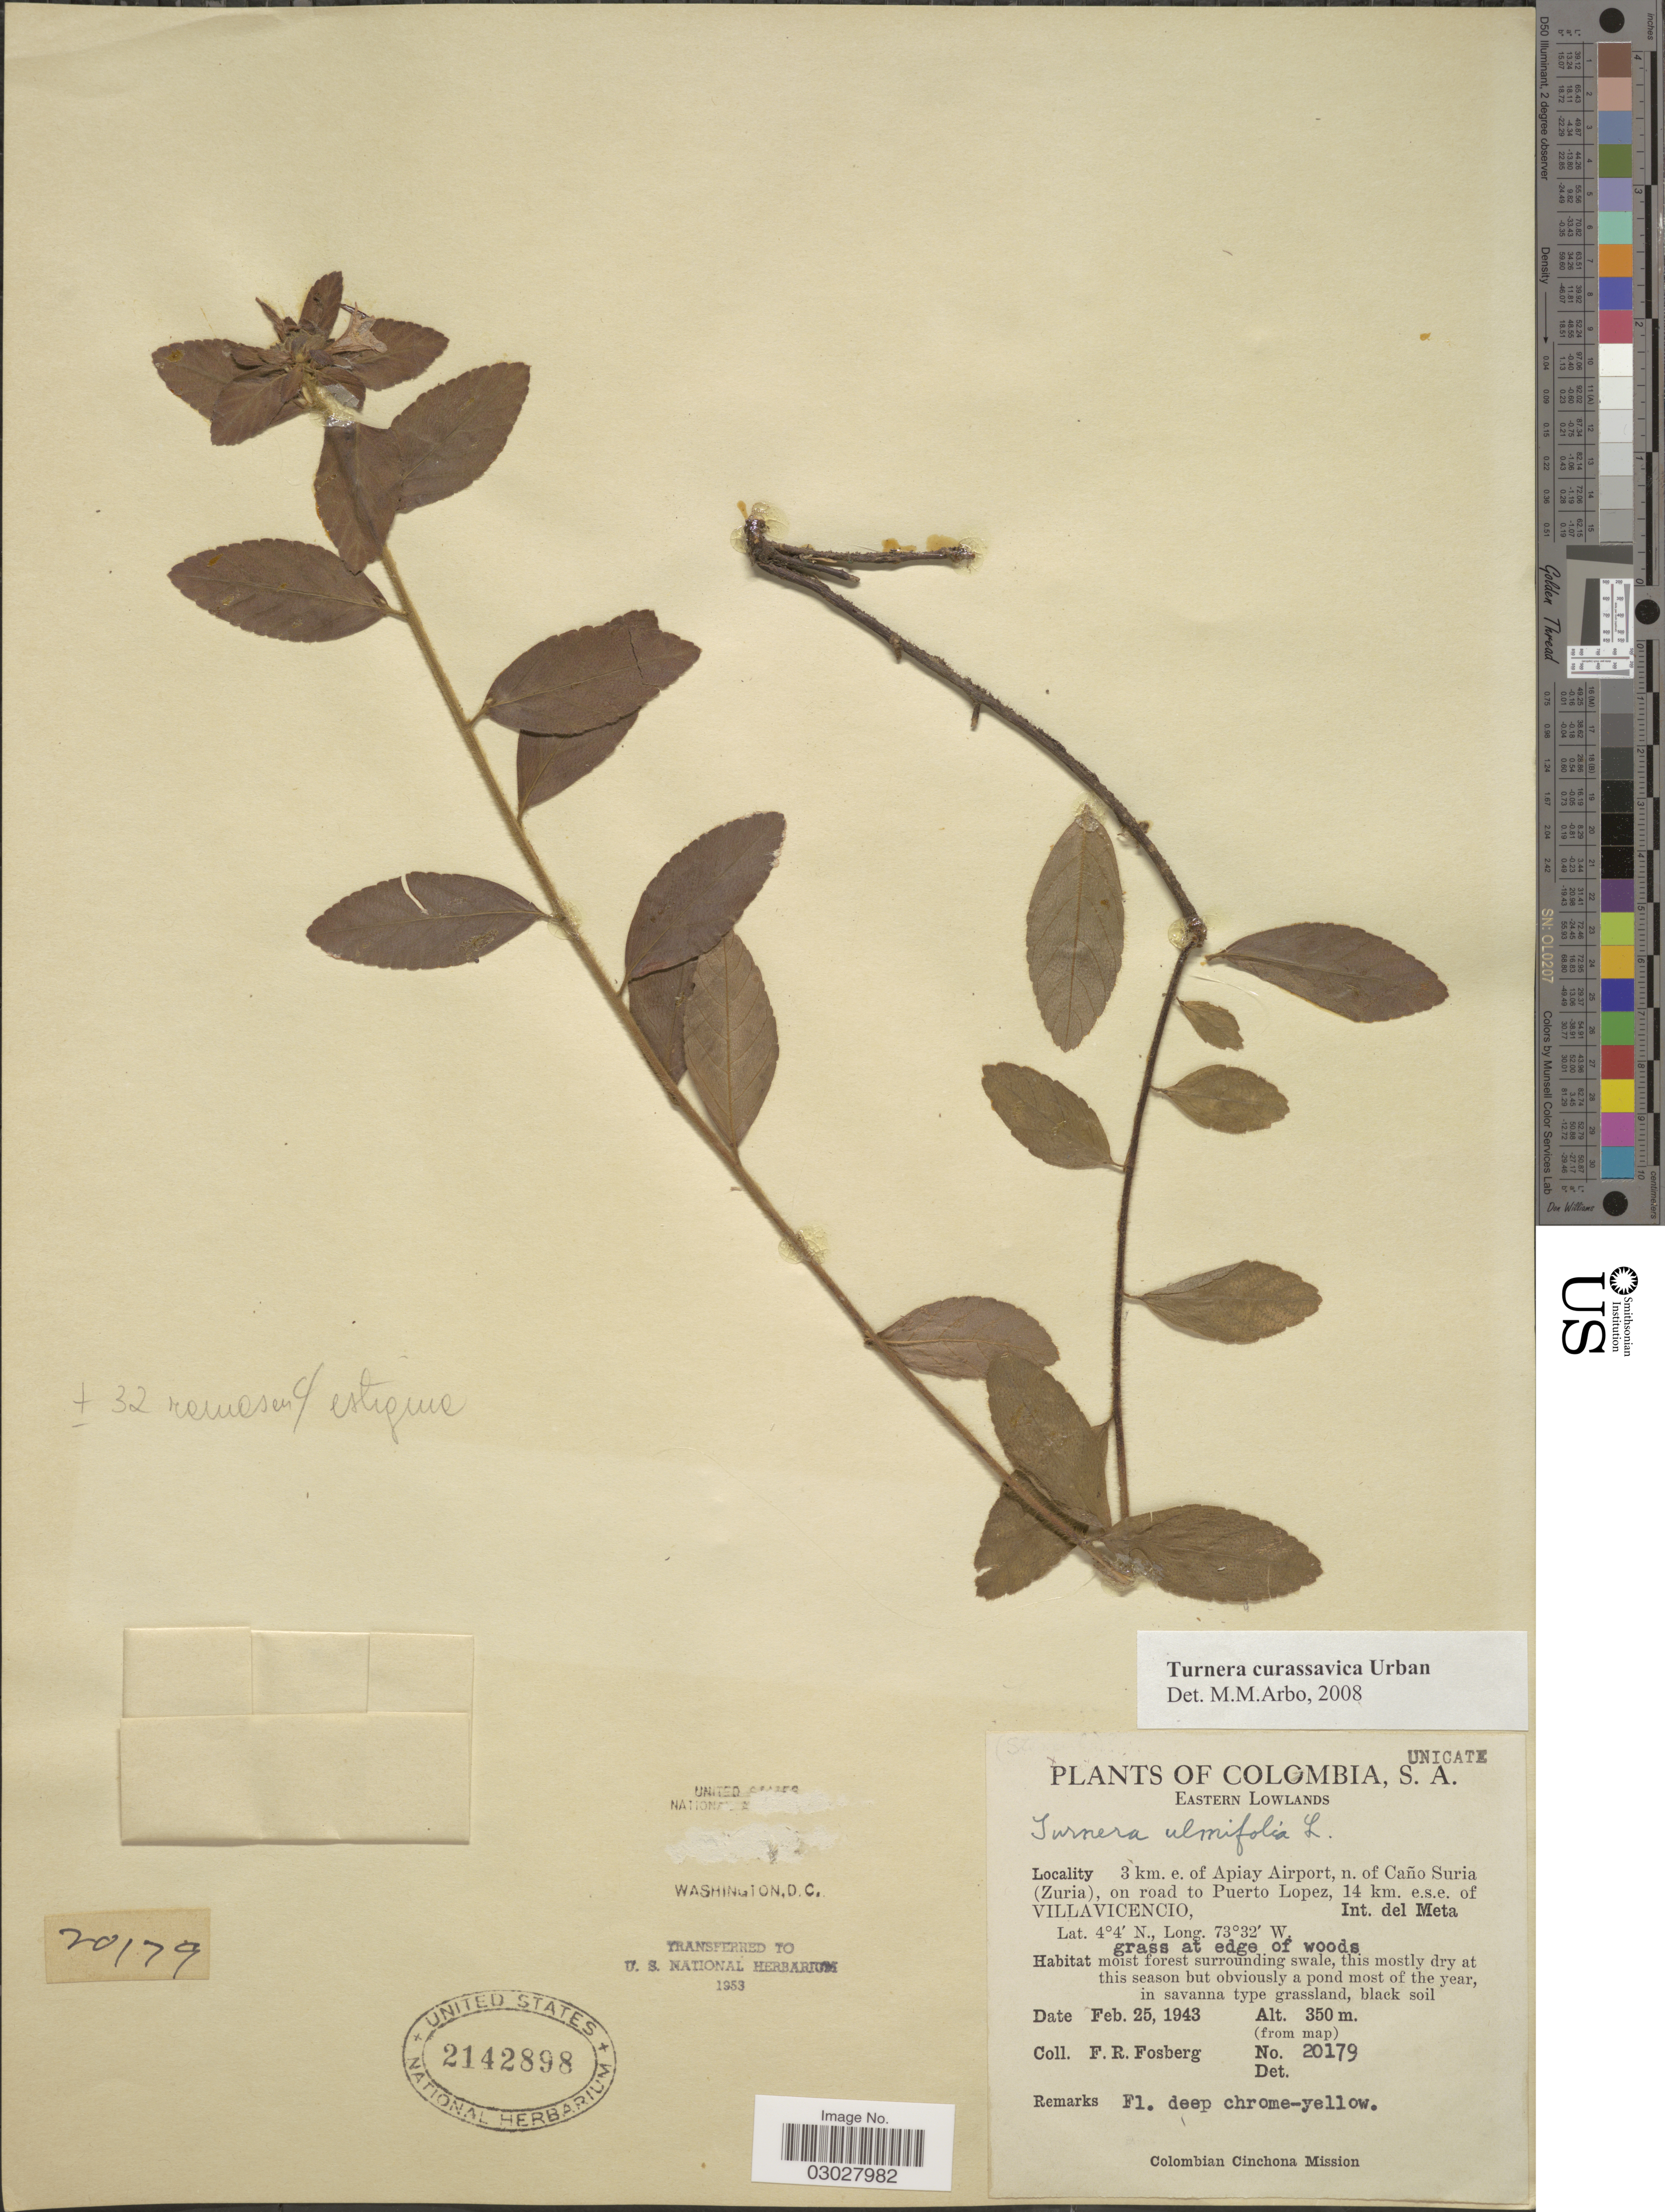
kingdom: Plantae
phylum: Tracheophyta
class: Magnoliopsida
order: Malpighiales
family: Turneraceae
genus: Turnera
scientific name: Turnera curassavica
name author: Urb.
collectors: F. R. Fosberg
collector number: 20179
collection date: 1943-02-25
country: Colombia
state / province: Meta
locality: Eastern Lowlands. 3 km. e. of Apiay Airport, n. of Caño Suria (Zuria), on road to Puerto Lopez, 14 km. e.s.e. of Villavicencio, Int. del Meta.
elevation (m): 350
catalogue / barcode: US 2142898